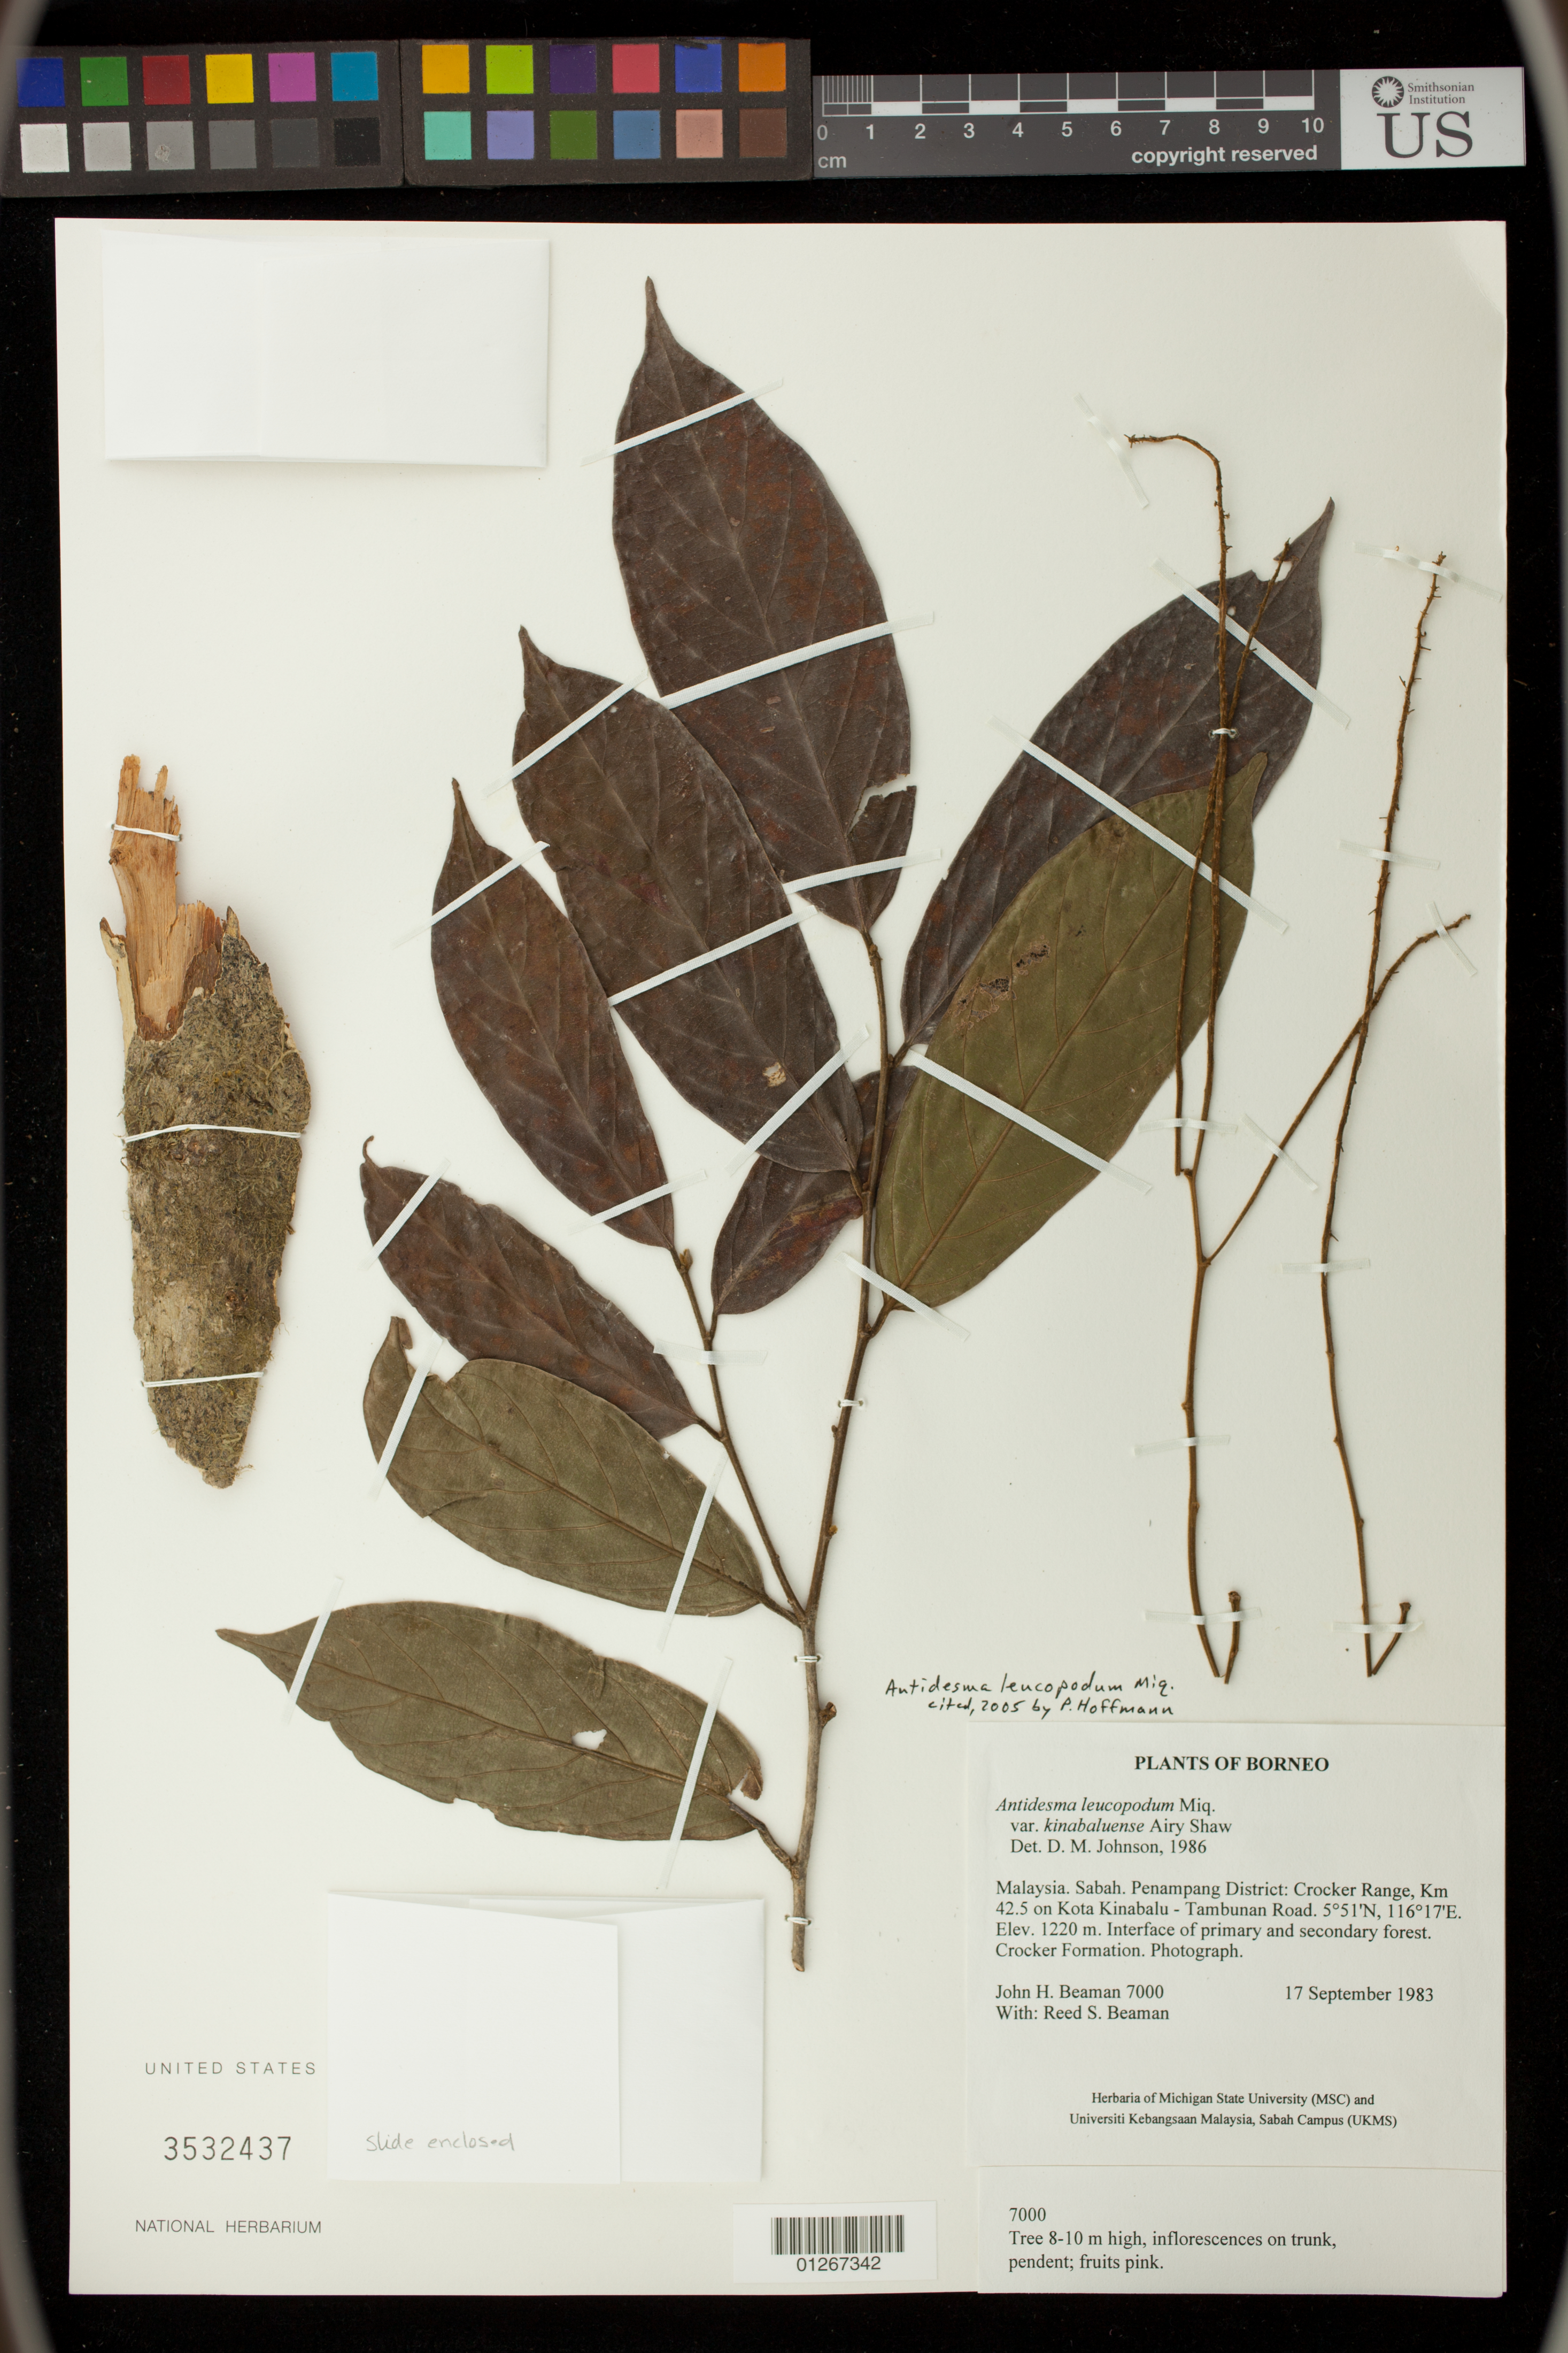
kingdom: Plantae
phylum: Tracheophyta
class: Magnoliopsida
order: Malpighiales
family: Phyllanthaceae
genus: Antidesma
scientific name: Antidesma leucopodum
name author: Miq.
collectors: J. H. Beaman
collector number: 7000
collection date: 1983-09-17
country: Malaysia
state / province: Sabah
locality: Penampang District: Crocker Range, Km 42.5 on Kota Kinabalu - Tambunan Road.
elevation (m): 1220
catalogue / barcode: US 3532437